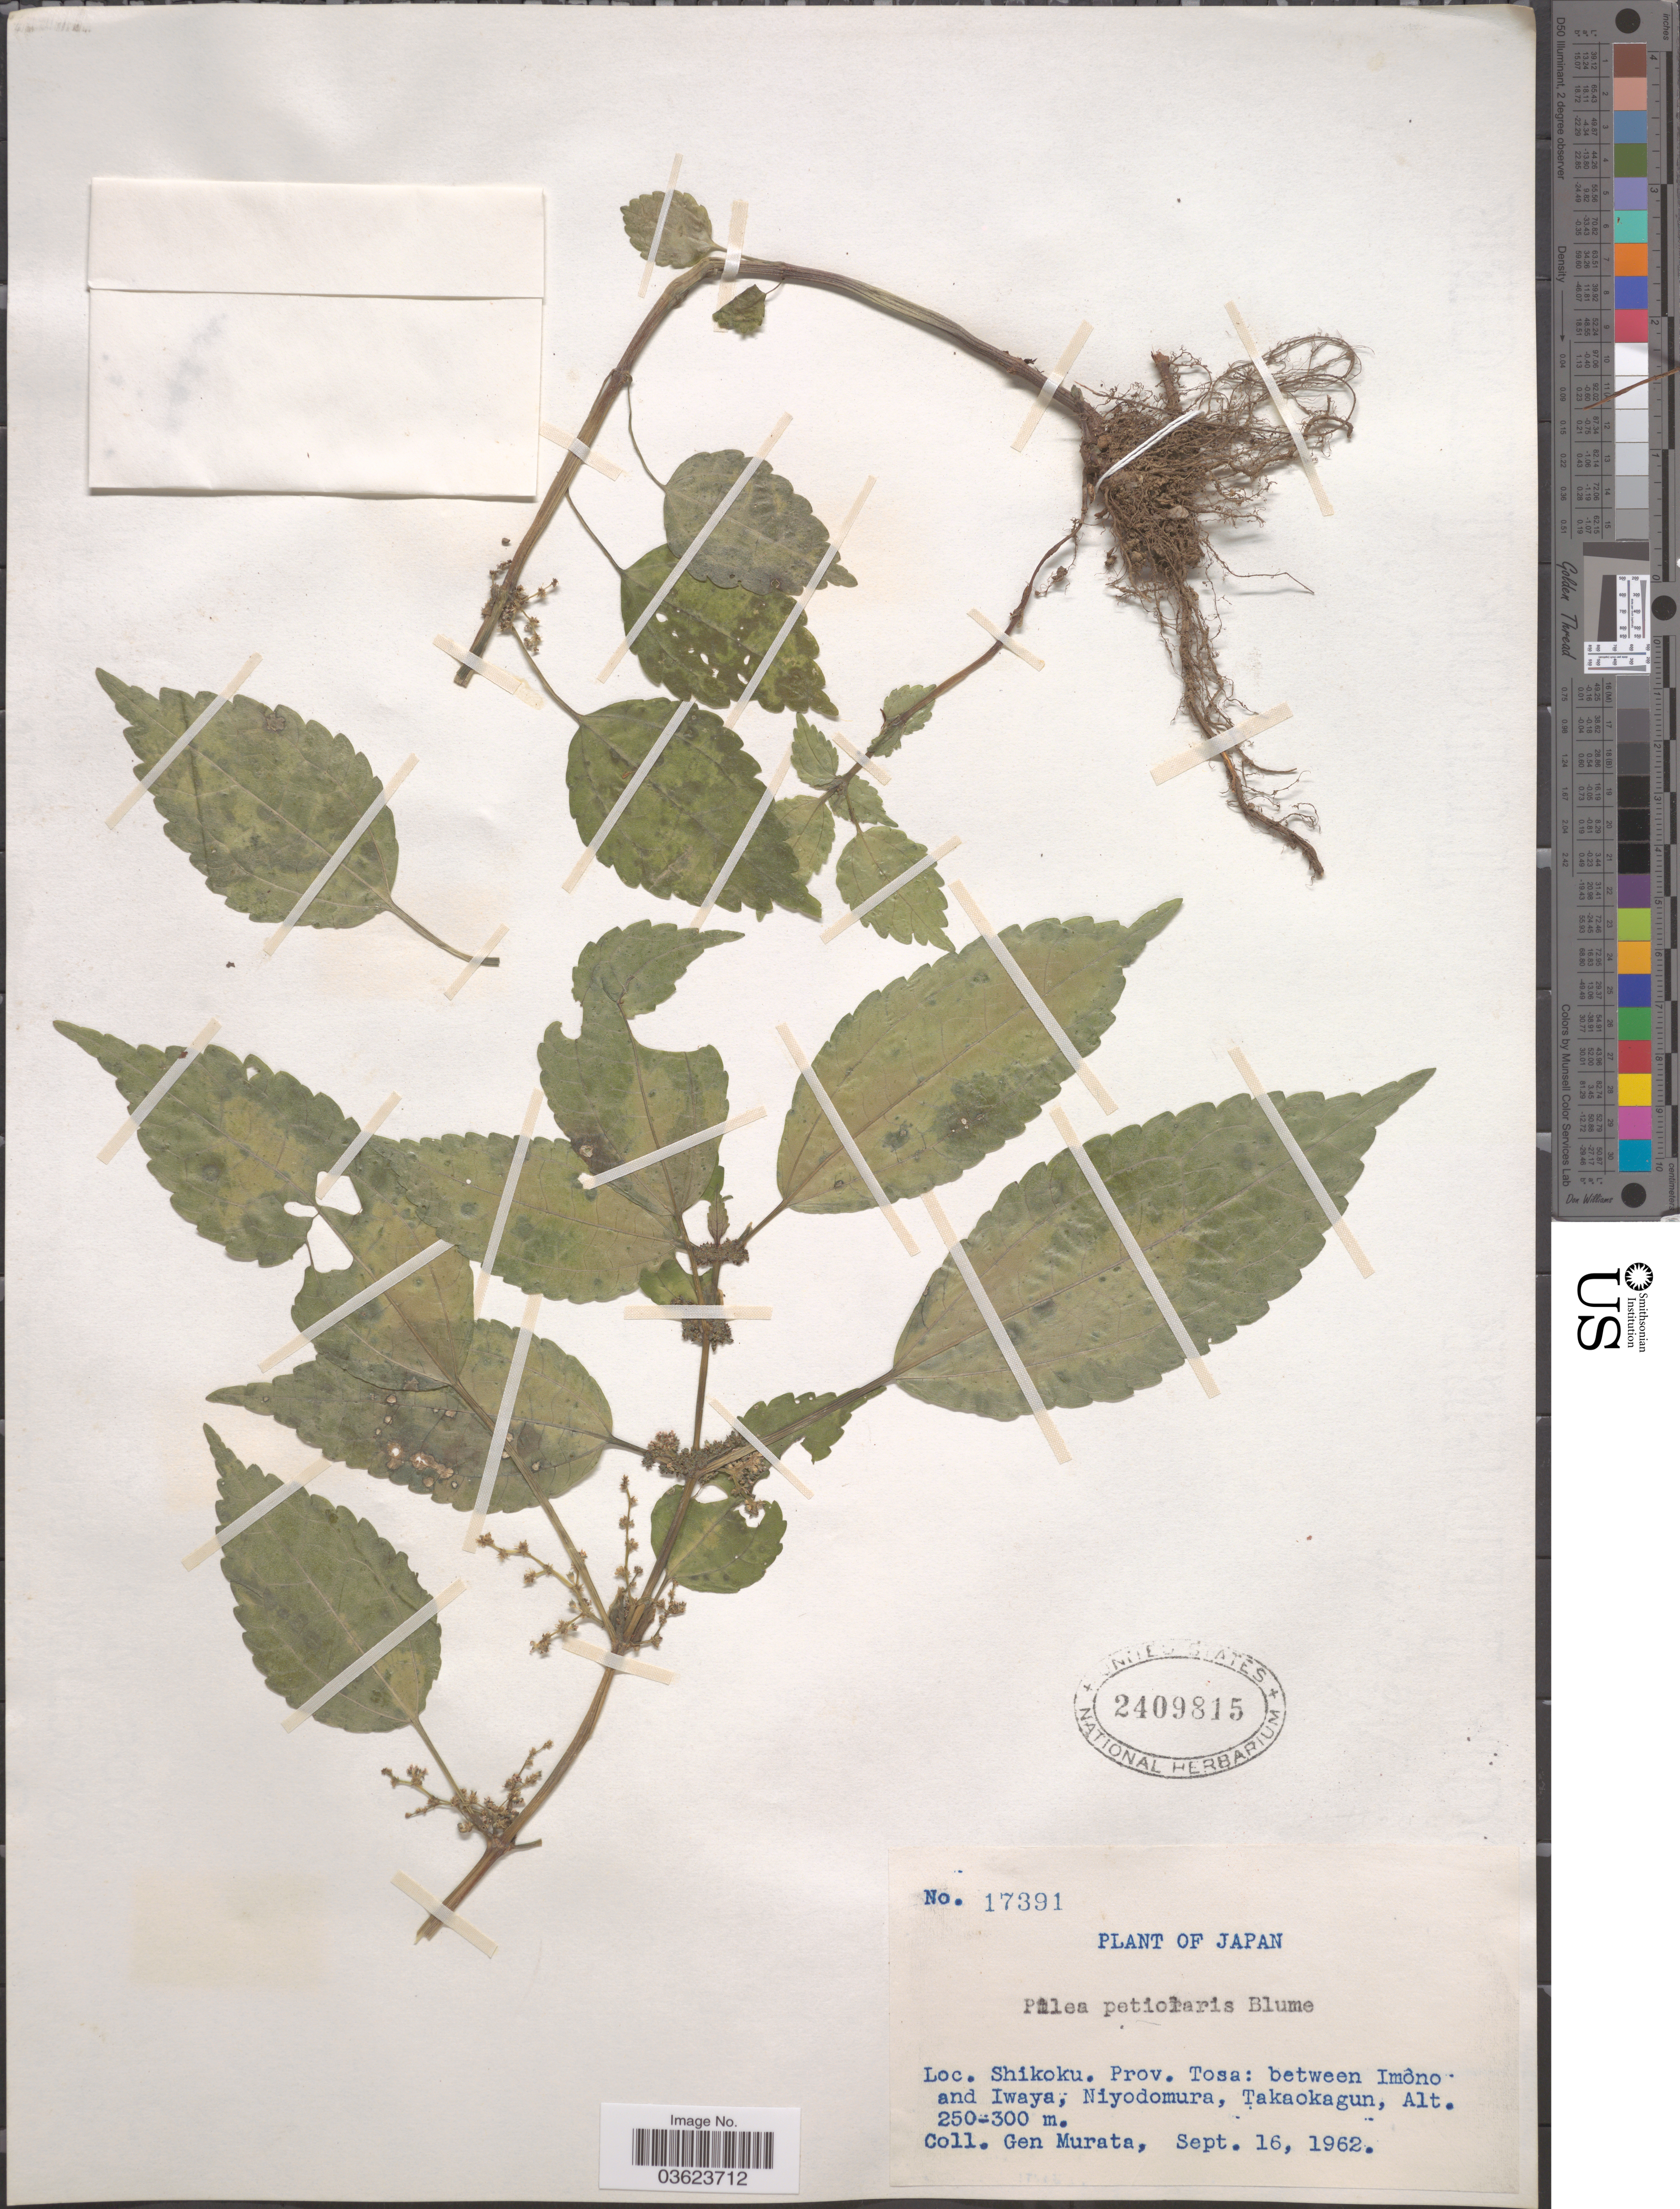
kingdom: Plantae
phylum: Tracheophyta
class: Magnoliopsida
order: Rosales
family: Urticaceae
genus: Pilea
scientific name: Pilea petiolaris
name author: Wedd.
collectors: G. Murata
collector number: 17391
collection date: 1962-09-16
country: Japan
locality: Shikoku. Prov. Tosa: between Imôno and Iwaya, Niyodomura, Takaokagun.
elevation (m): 250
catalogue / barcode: US 2409815